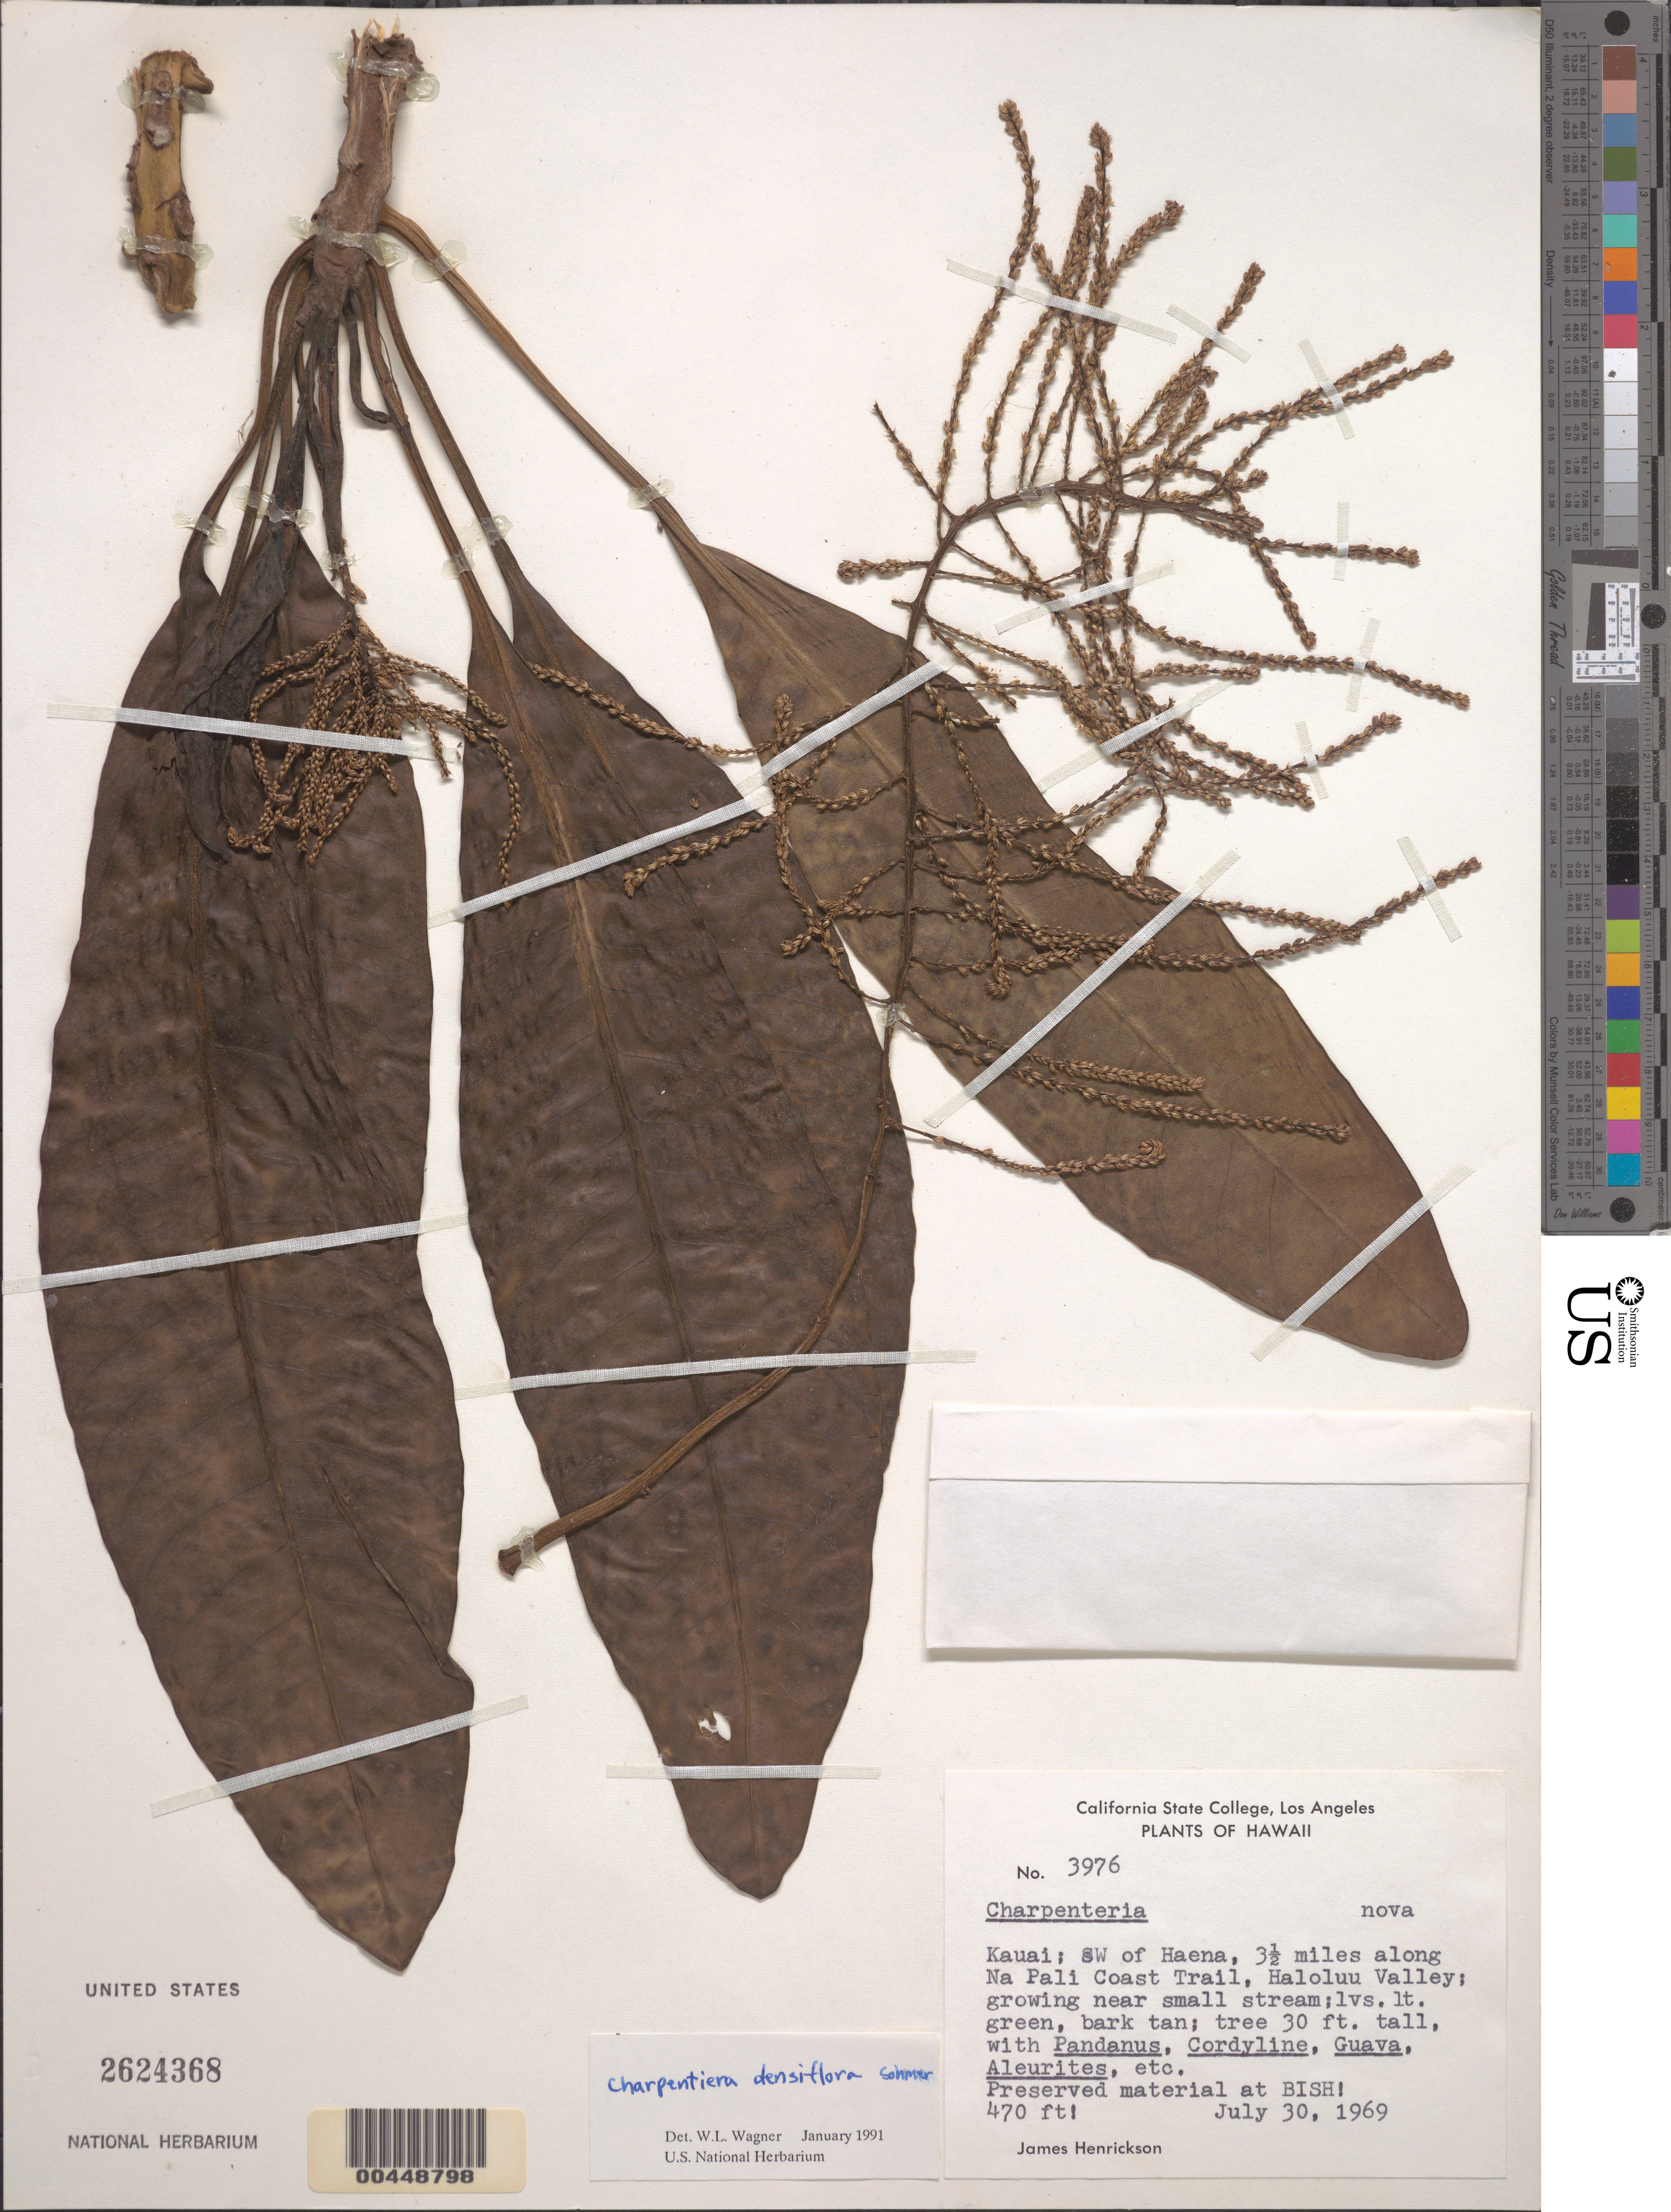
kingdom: Plantae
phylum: Tracheophyta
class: Magnoliopsida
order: Caryophyllales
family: Amaranthaceae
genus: Charpentiera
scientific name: Charpentiera densiflora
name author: Sohmer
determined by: Wagner, W. L., (BOT), Smithsonian Institution - National Museum of Natural History (UNITED STATES)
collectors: J. S. Henrickson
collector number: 3976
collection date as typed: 30 Jul 1969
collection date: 1969-07-30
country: United States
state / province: Hawaii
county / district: Kauai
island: Kaua'i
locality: SW of Haena, 3.5 mi along Na Pali Coast Trail, Haloluu Valley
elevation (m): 143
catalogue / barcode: US 2624368